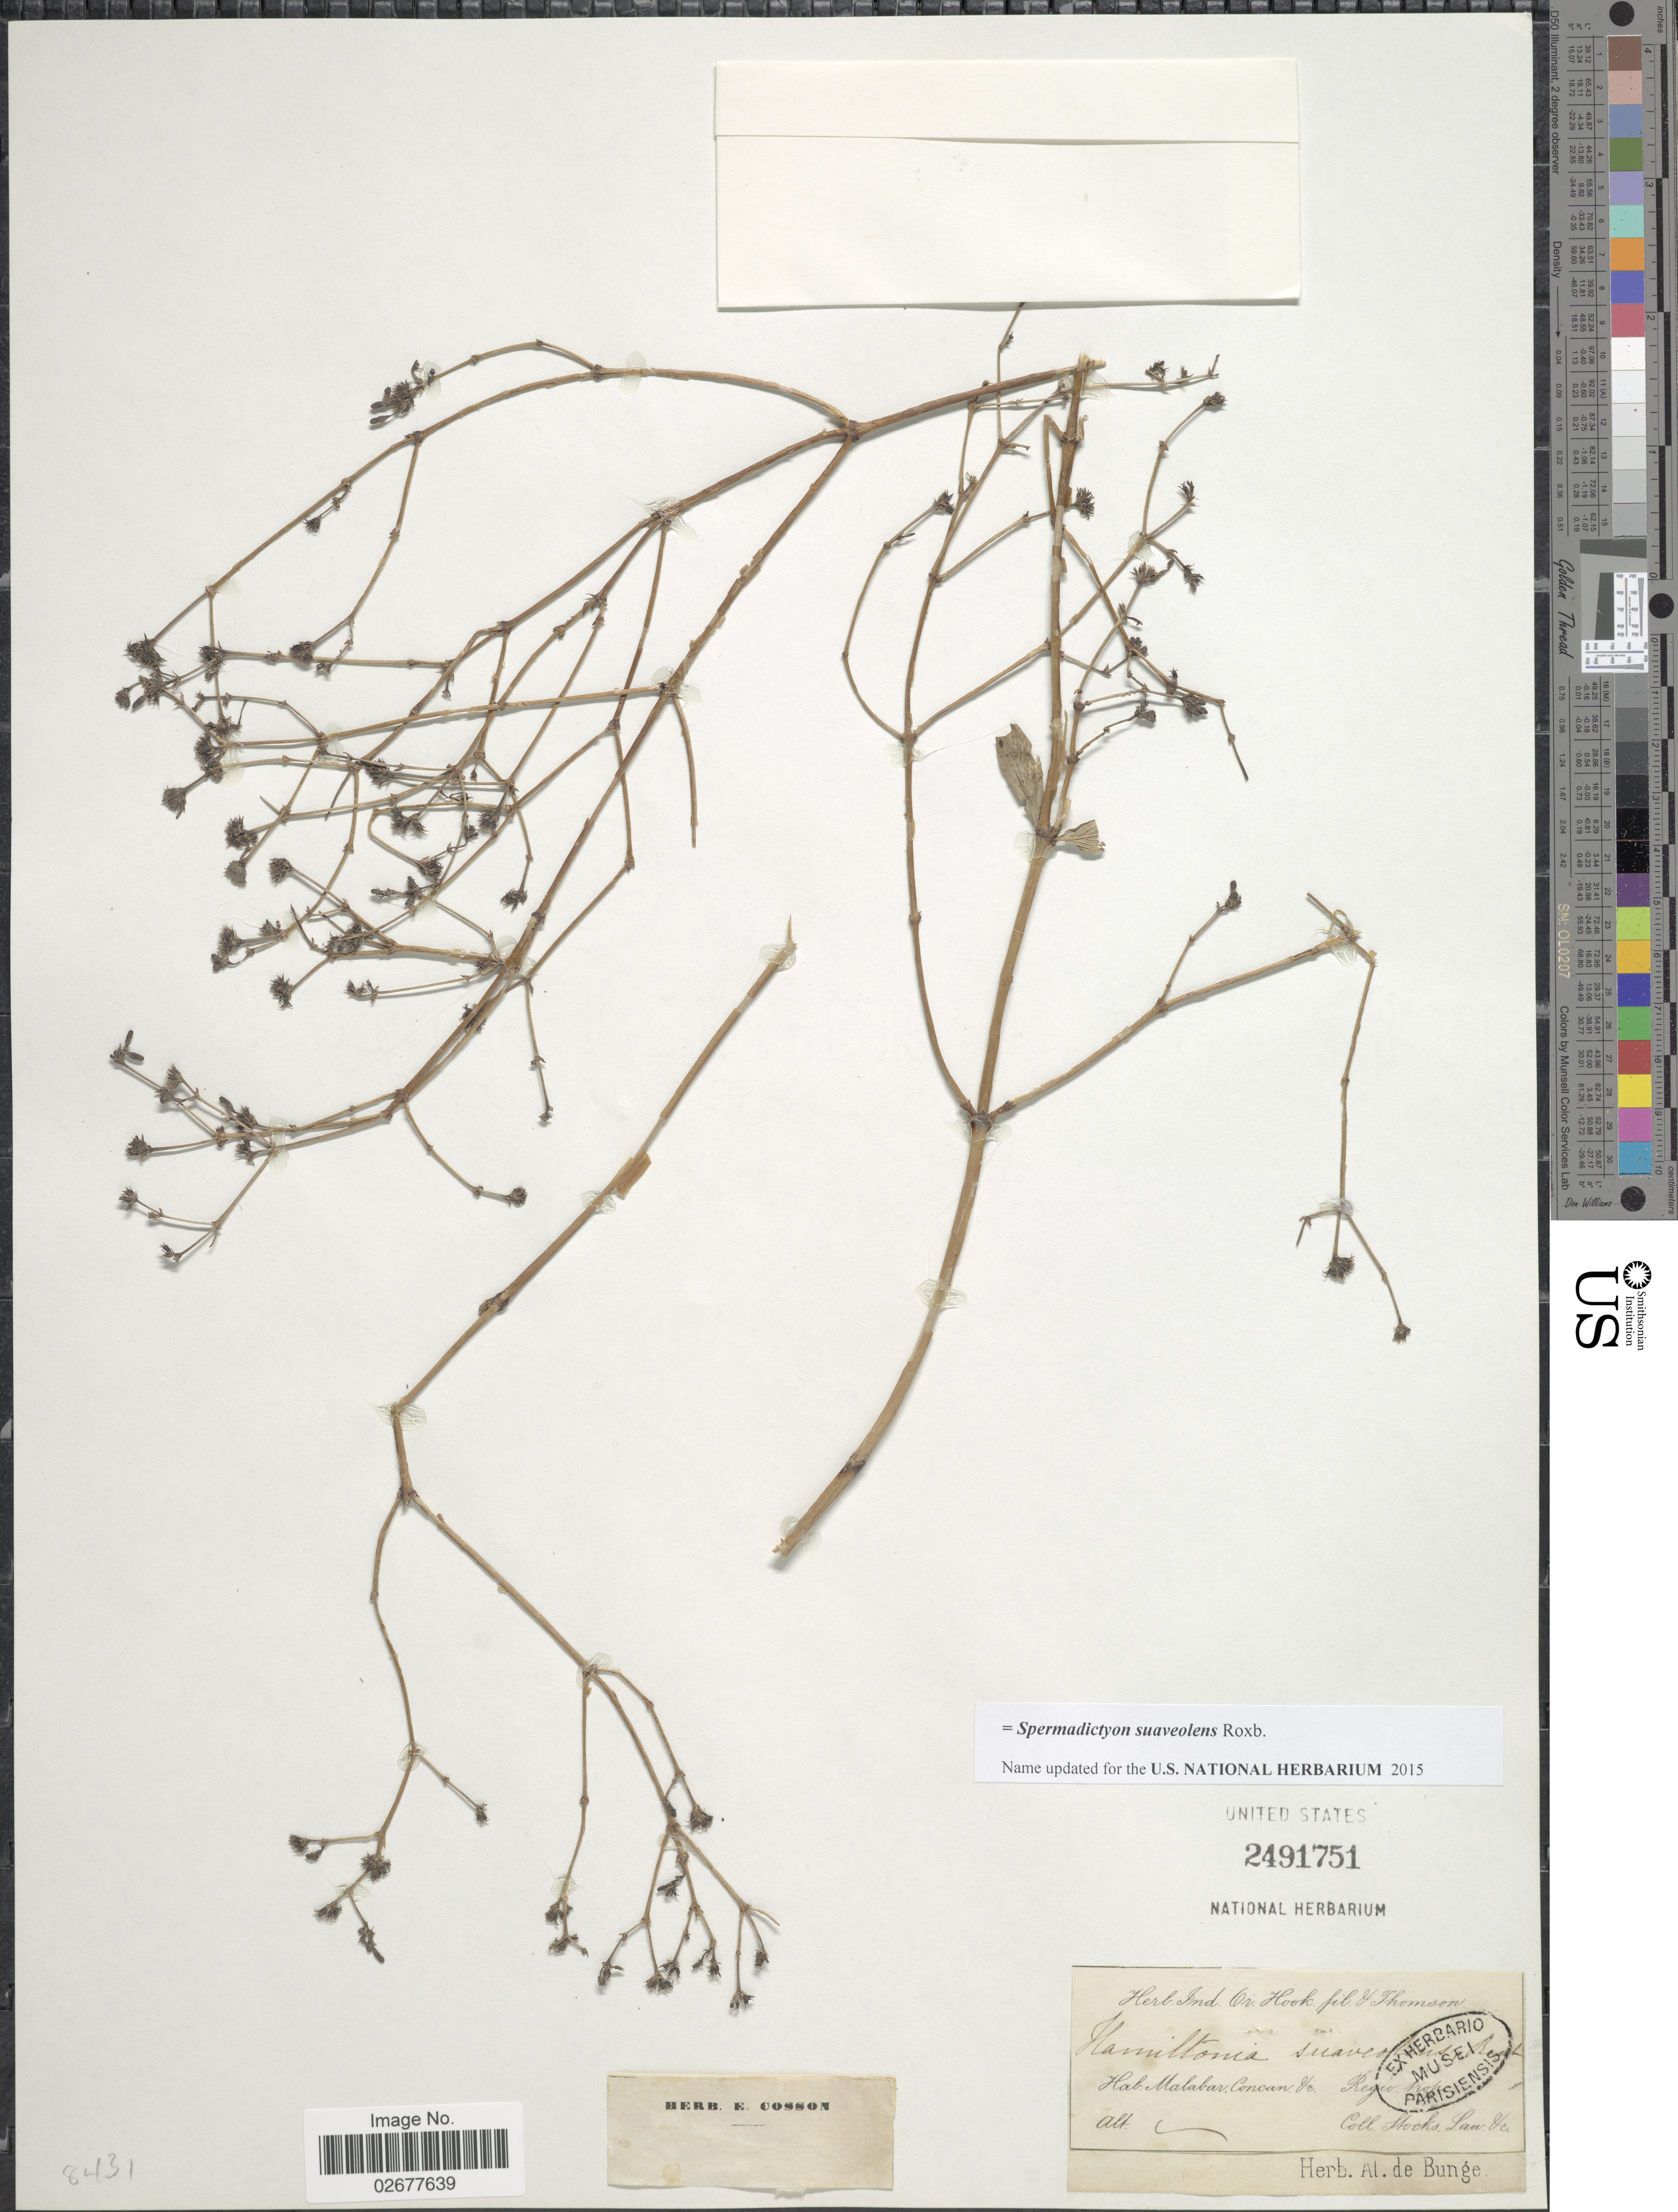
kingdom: Plantae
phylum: Tracheophyta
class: Magnoliopsida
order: Gentianales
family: Rubiaceae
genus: Spermadictyon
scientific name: Spermadictyon suaveolens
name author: Roxb.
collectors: J. Stocks & J. Law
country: India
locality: Malabar, Concan &c. regio trop.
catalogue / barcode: US 2491751